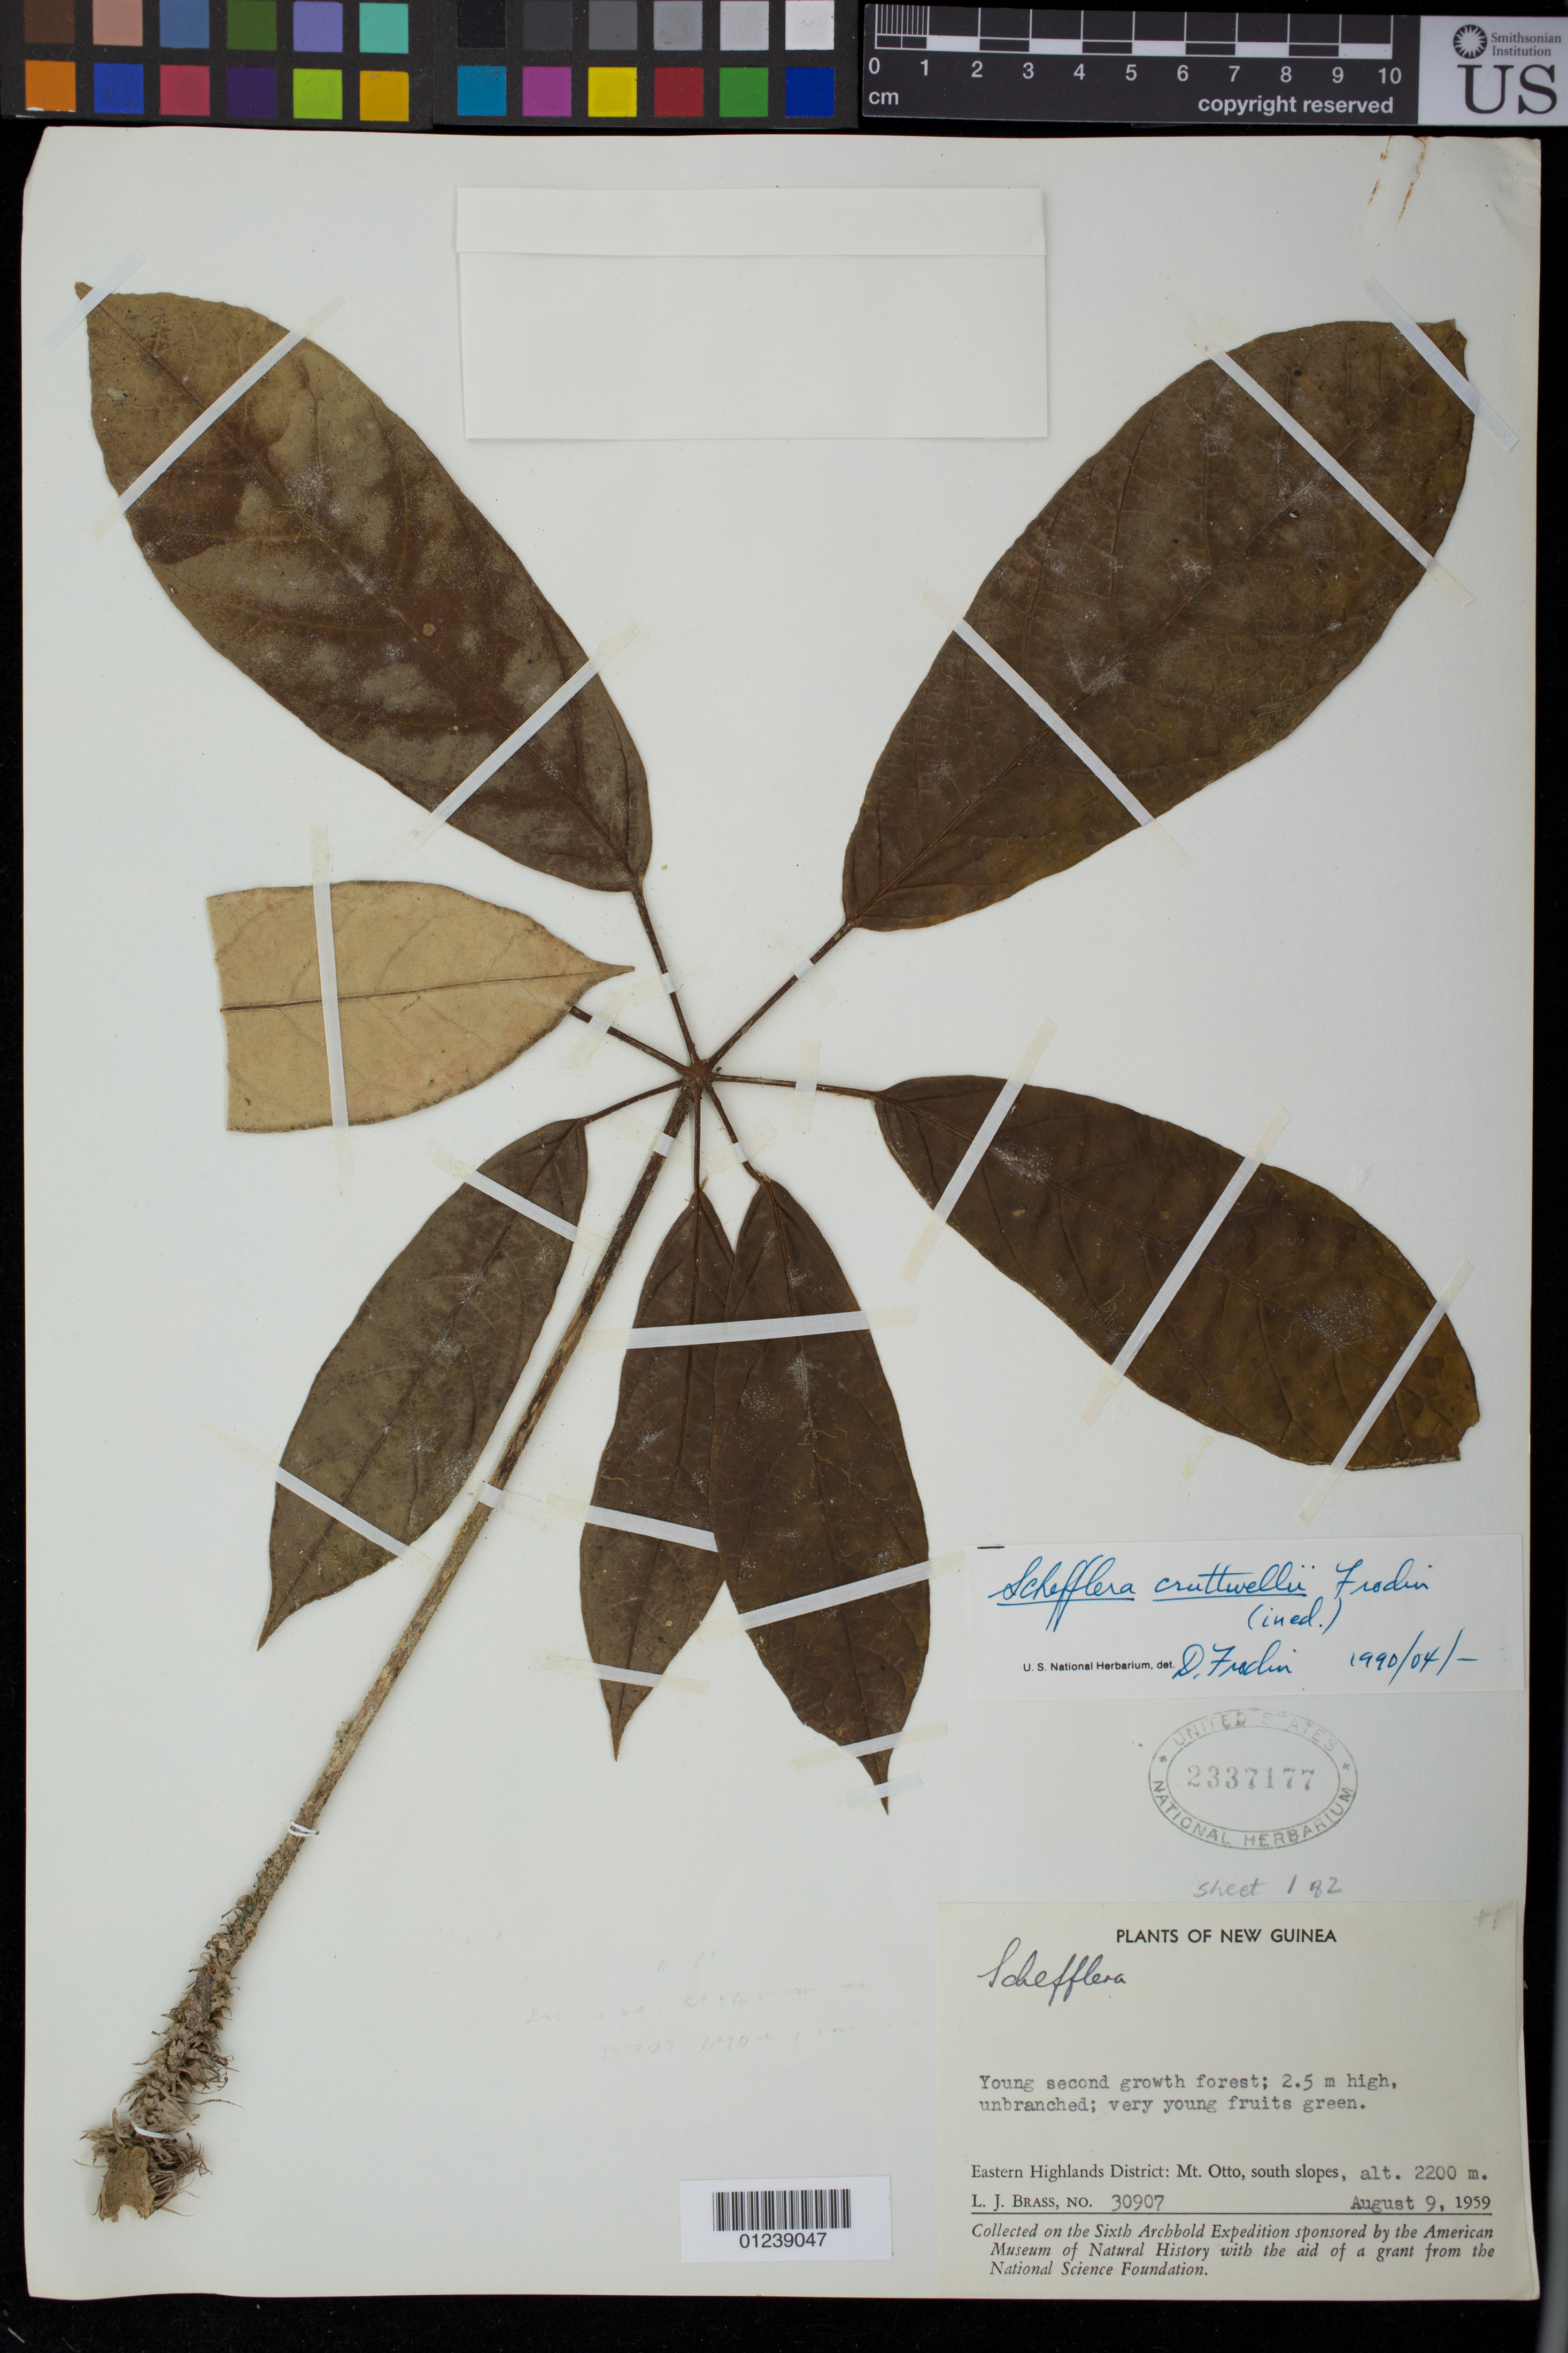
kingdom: Plantae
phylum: Tracheophyta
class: Magnoliopsida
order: Apiales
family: Araliaceae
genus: Schefflera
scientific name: Schefflera sp.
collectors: L. J. Brass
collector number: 30907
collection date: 1959-08-09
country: Papua New Guinea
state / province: Eastern Highlands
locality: Mt. Otto, south slopes.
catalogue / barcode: US 2337177